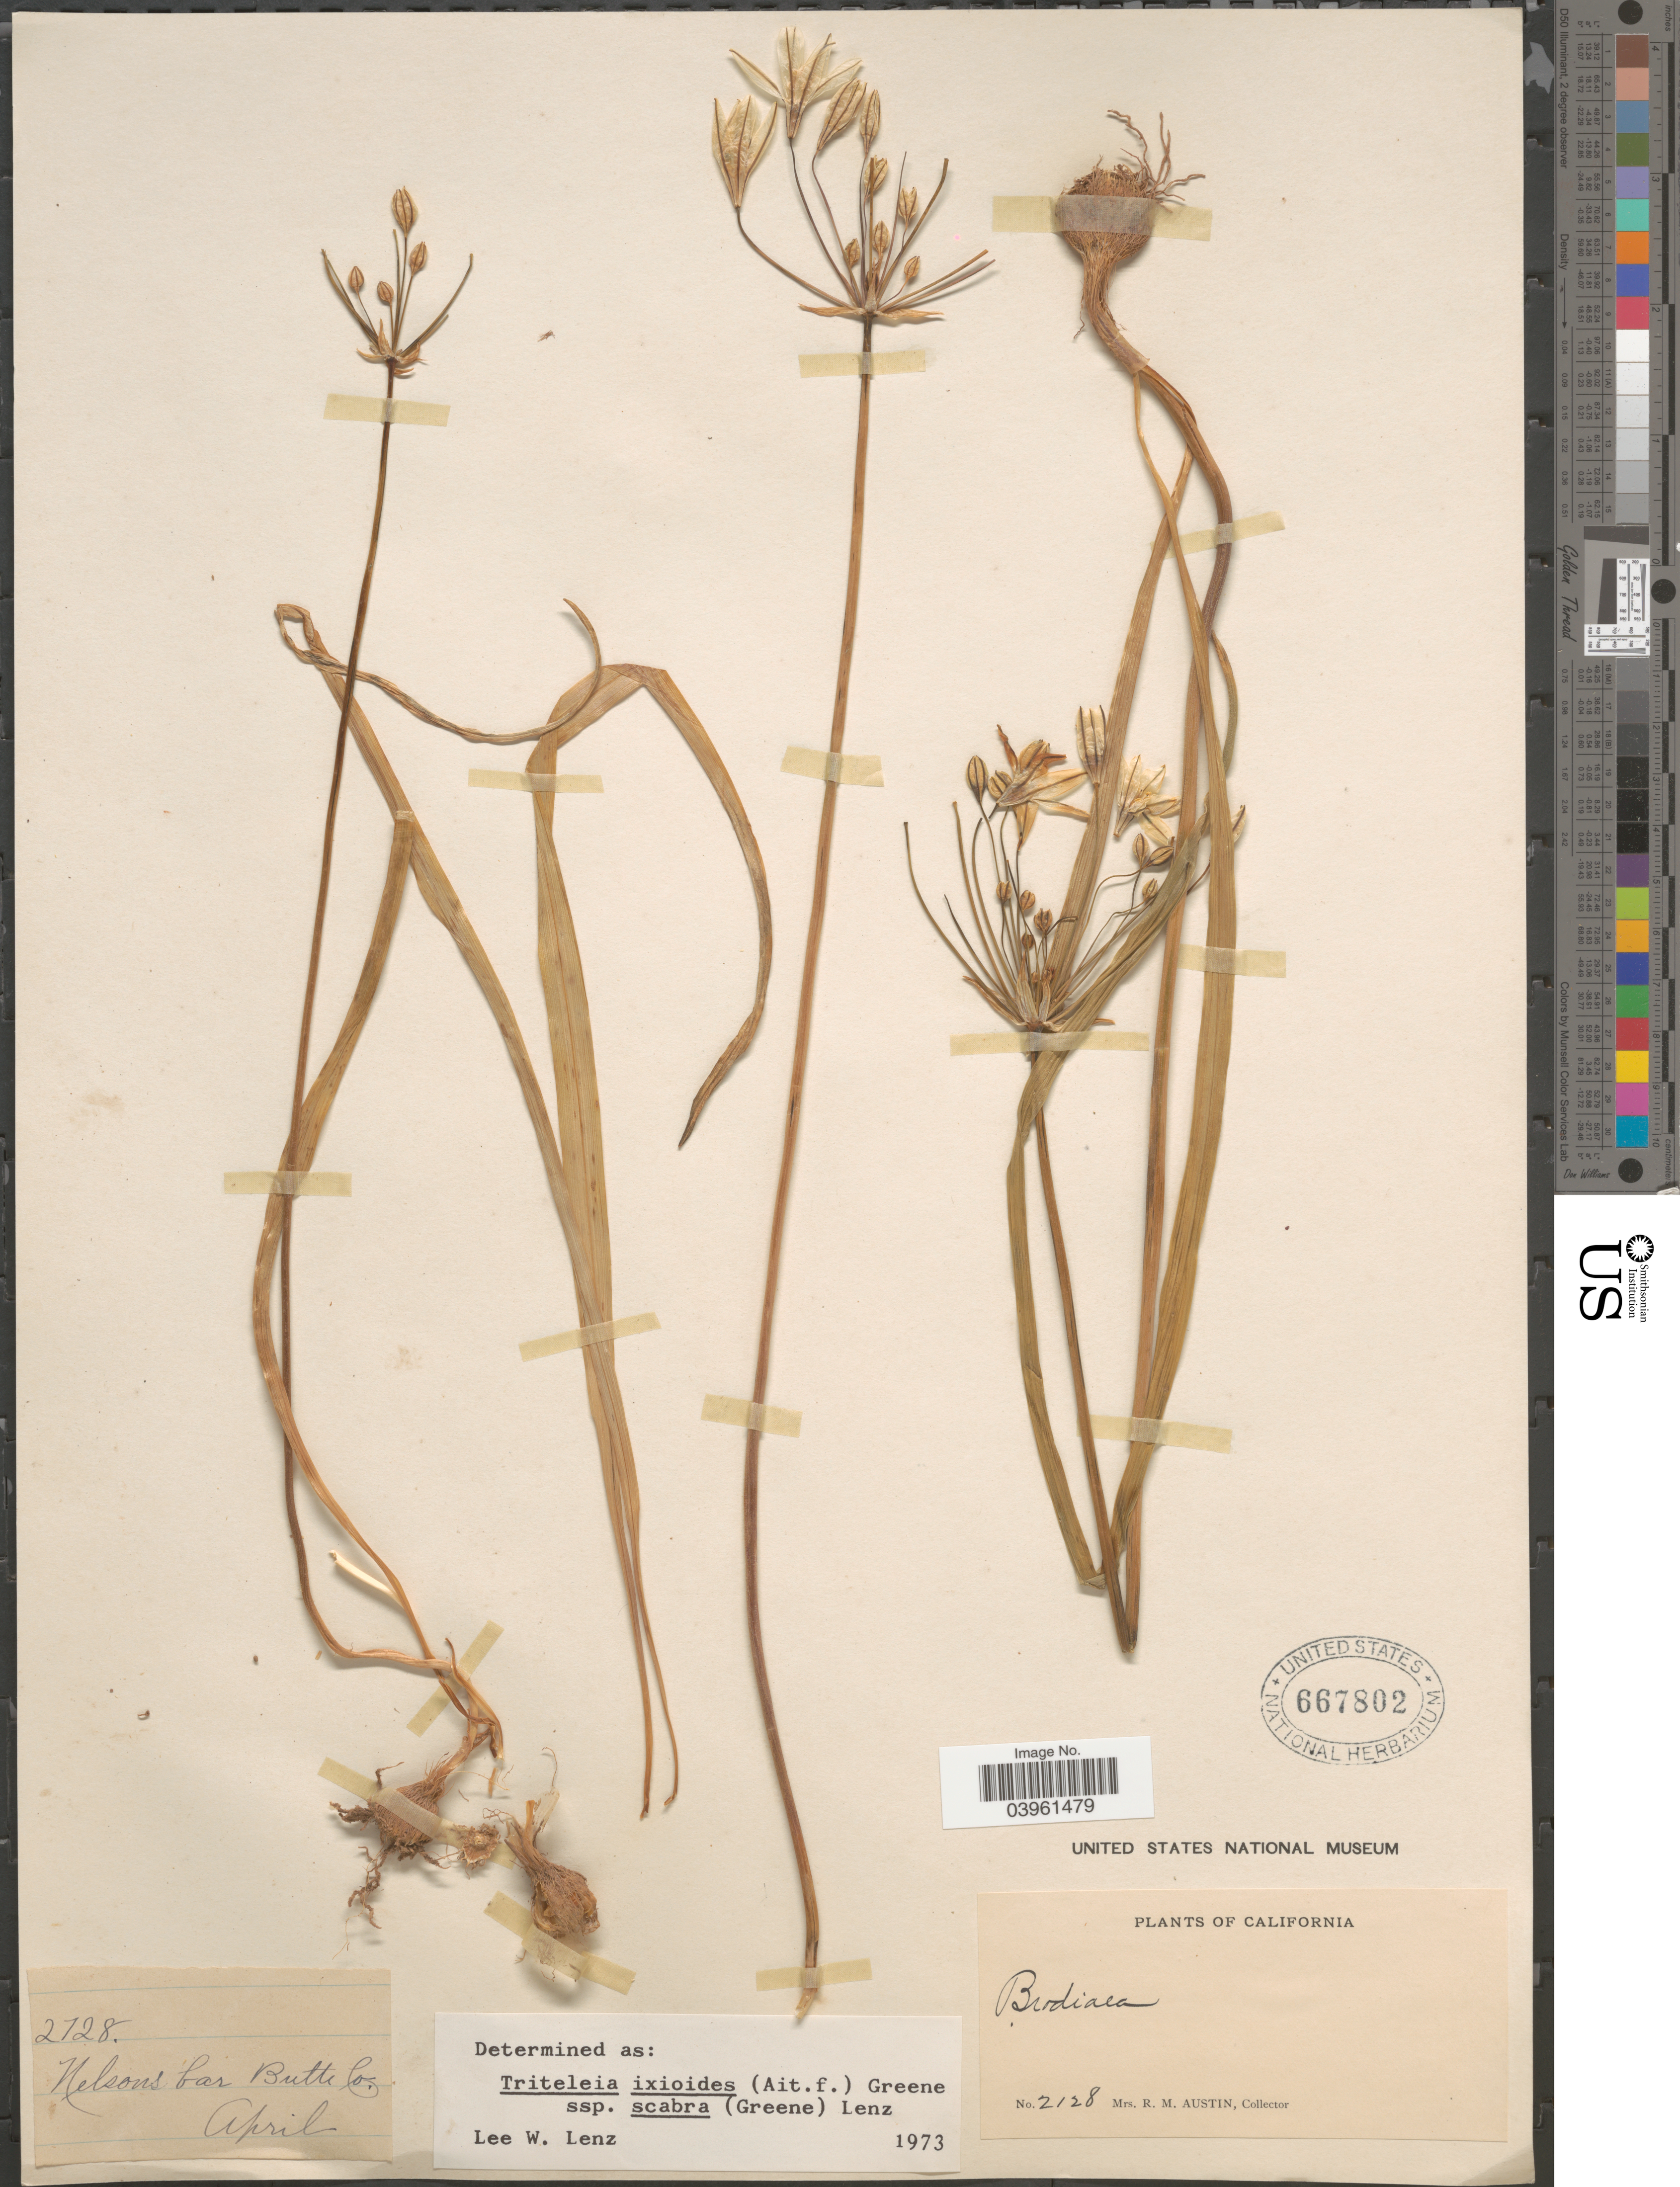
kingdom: Plantae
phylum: Tracheophyta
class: Liliopsida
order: Asparagales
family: Asparagaceae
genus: Triteleia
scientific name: Triteleia ixioides subsp. scabra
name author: (R. Br.) Greene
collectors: R. Austin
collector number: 2728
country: United States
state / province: California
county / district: Butte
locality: Nelsons bar, Butte Co.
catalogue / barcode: US 667802